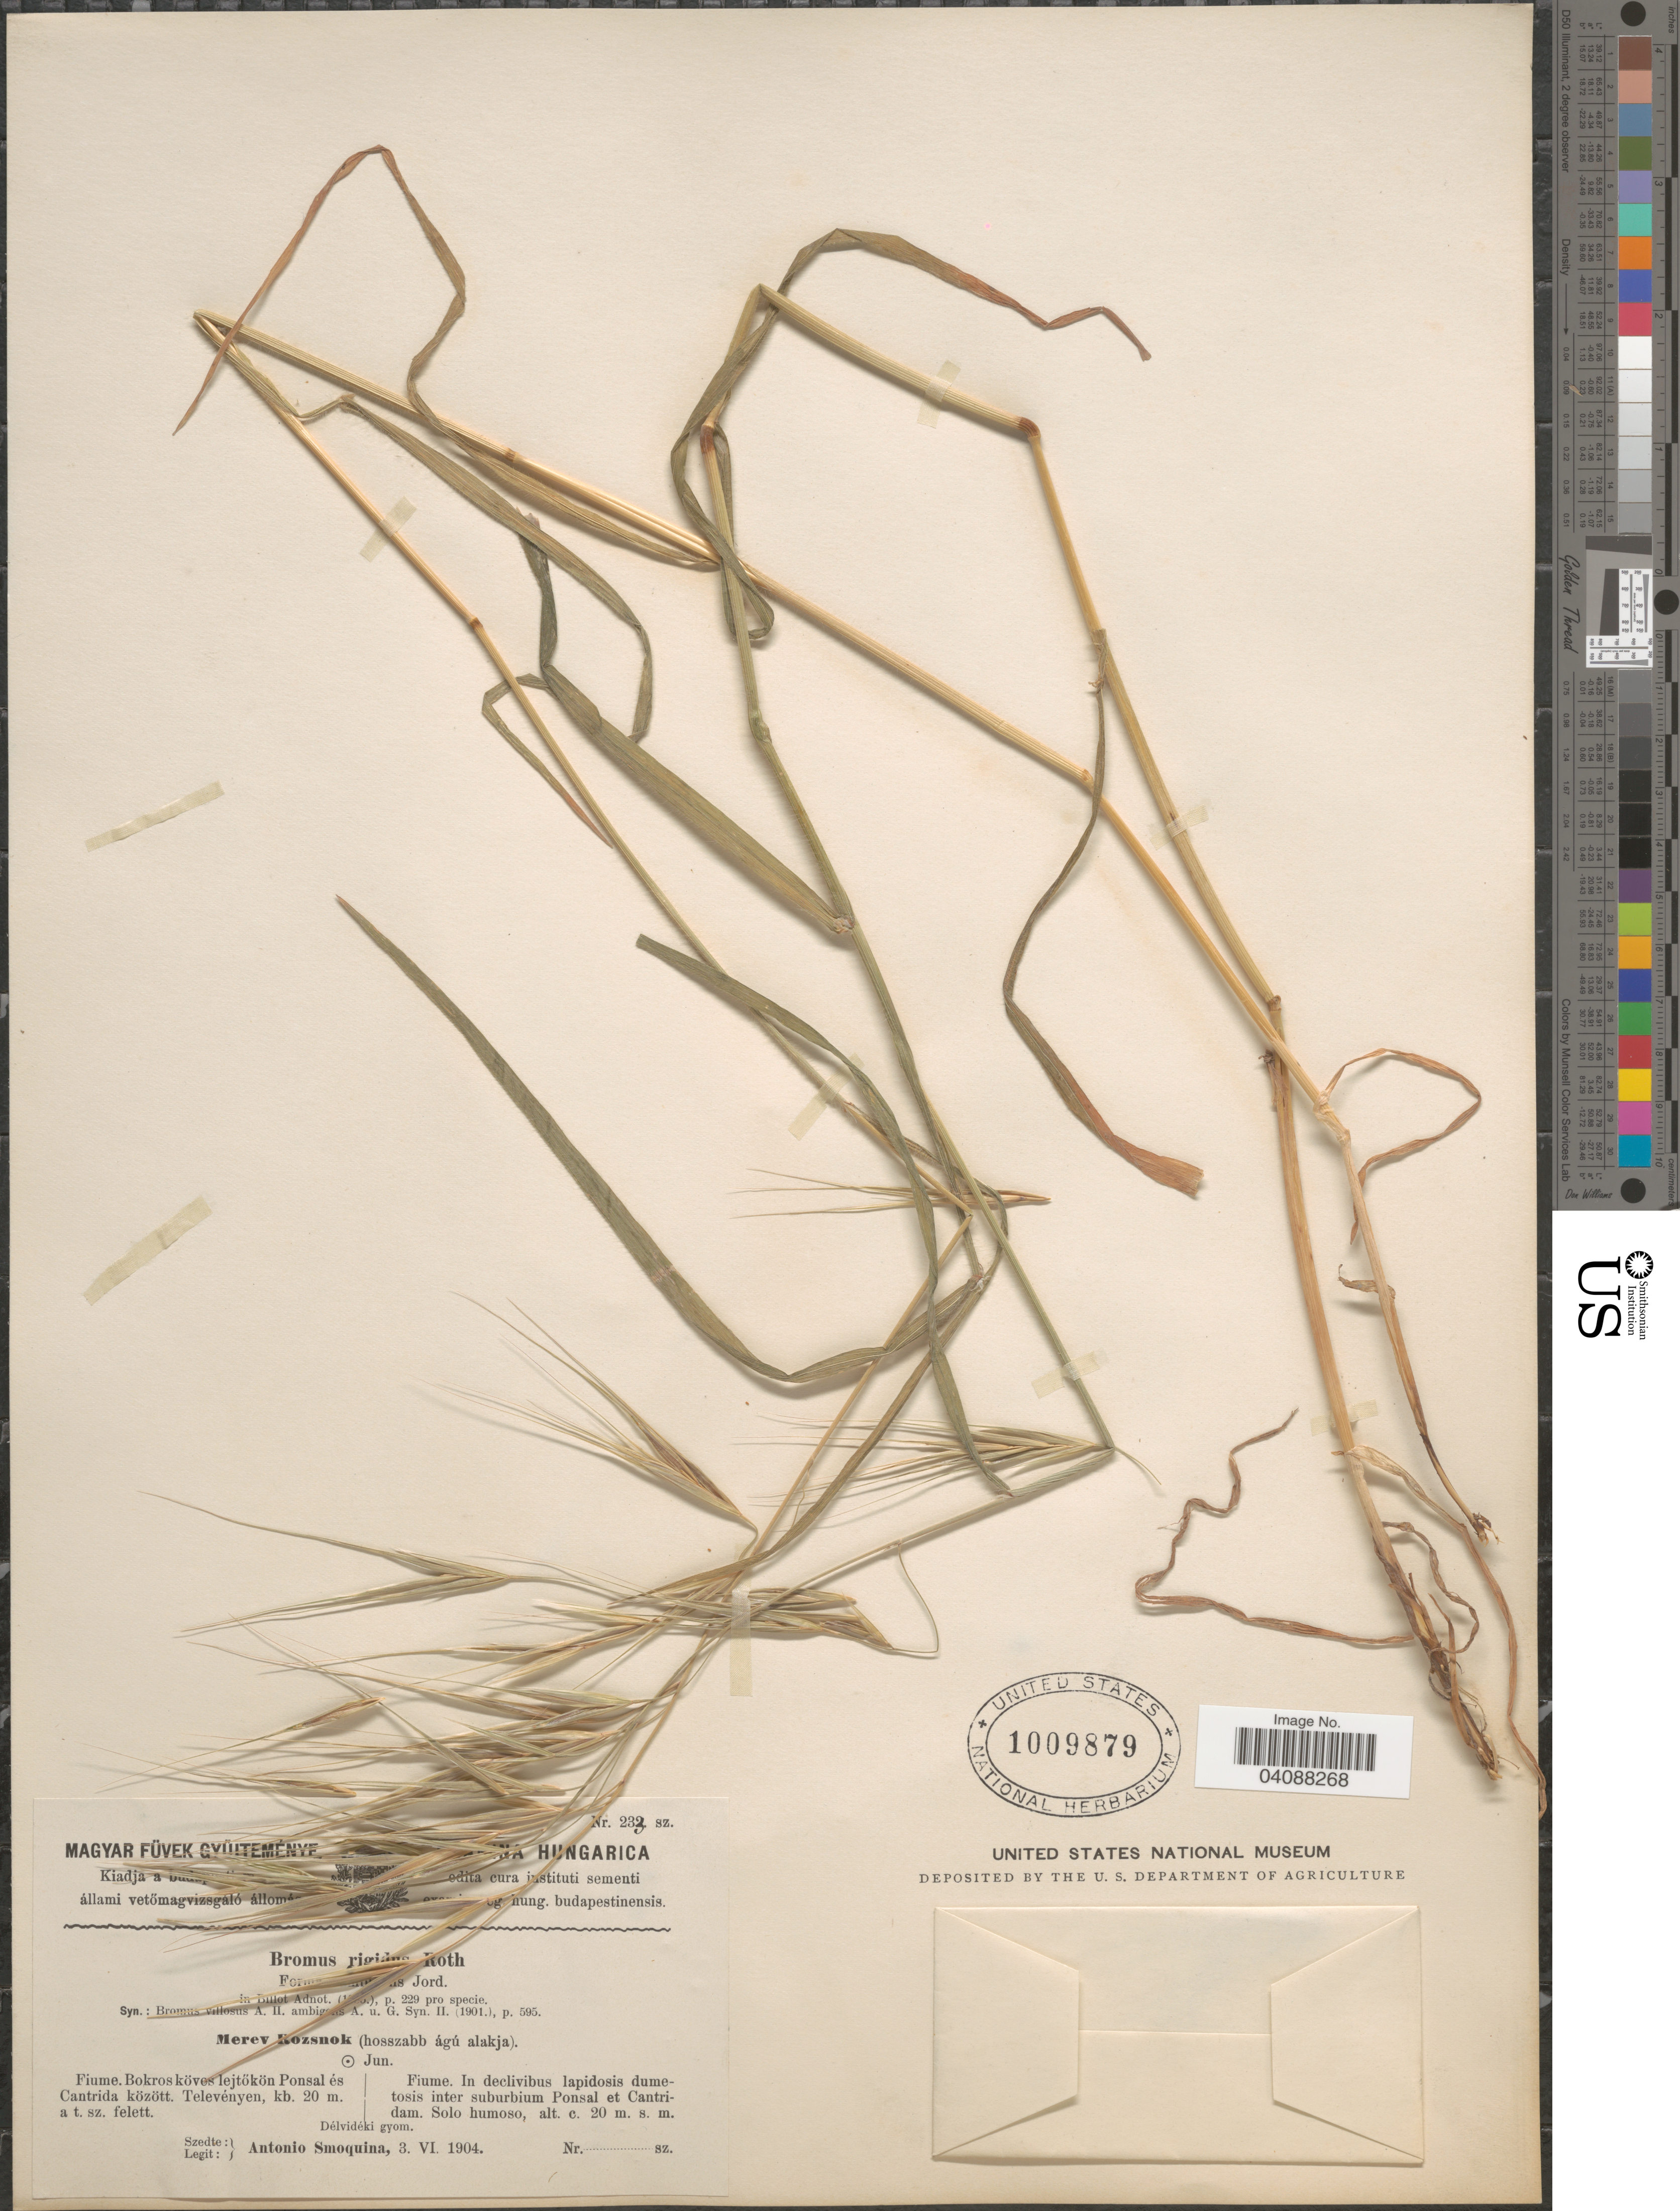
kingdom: Plantae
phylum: Tracheophyta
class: Liliopsida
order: Poales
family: Poaceae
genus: Bromus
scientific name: Bromus rigidus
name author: Roth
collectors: A. Smoquina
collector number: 233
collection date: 1904-06-03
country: Hungary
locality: Fiume. In declivibus lapidosis dumetosis inter suburbium Ponsal et Cantridam.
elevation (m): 20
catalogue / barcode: US 1009879